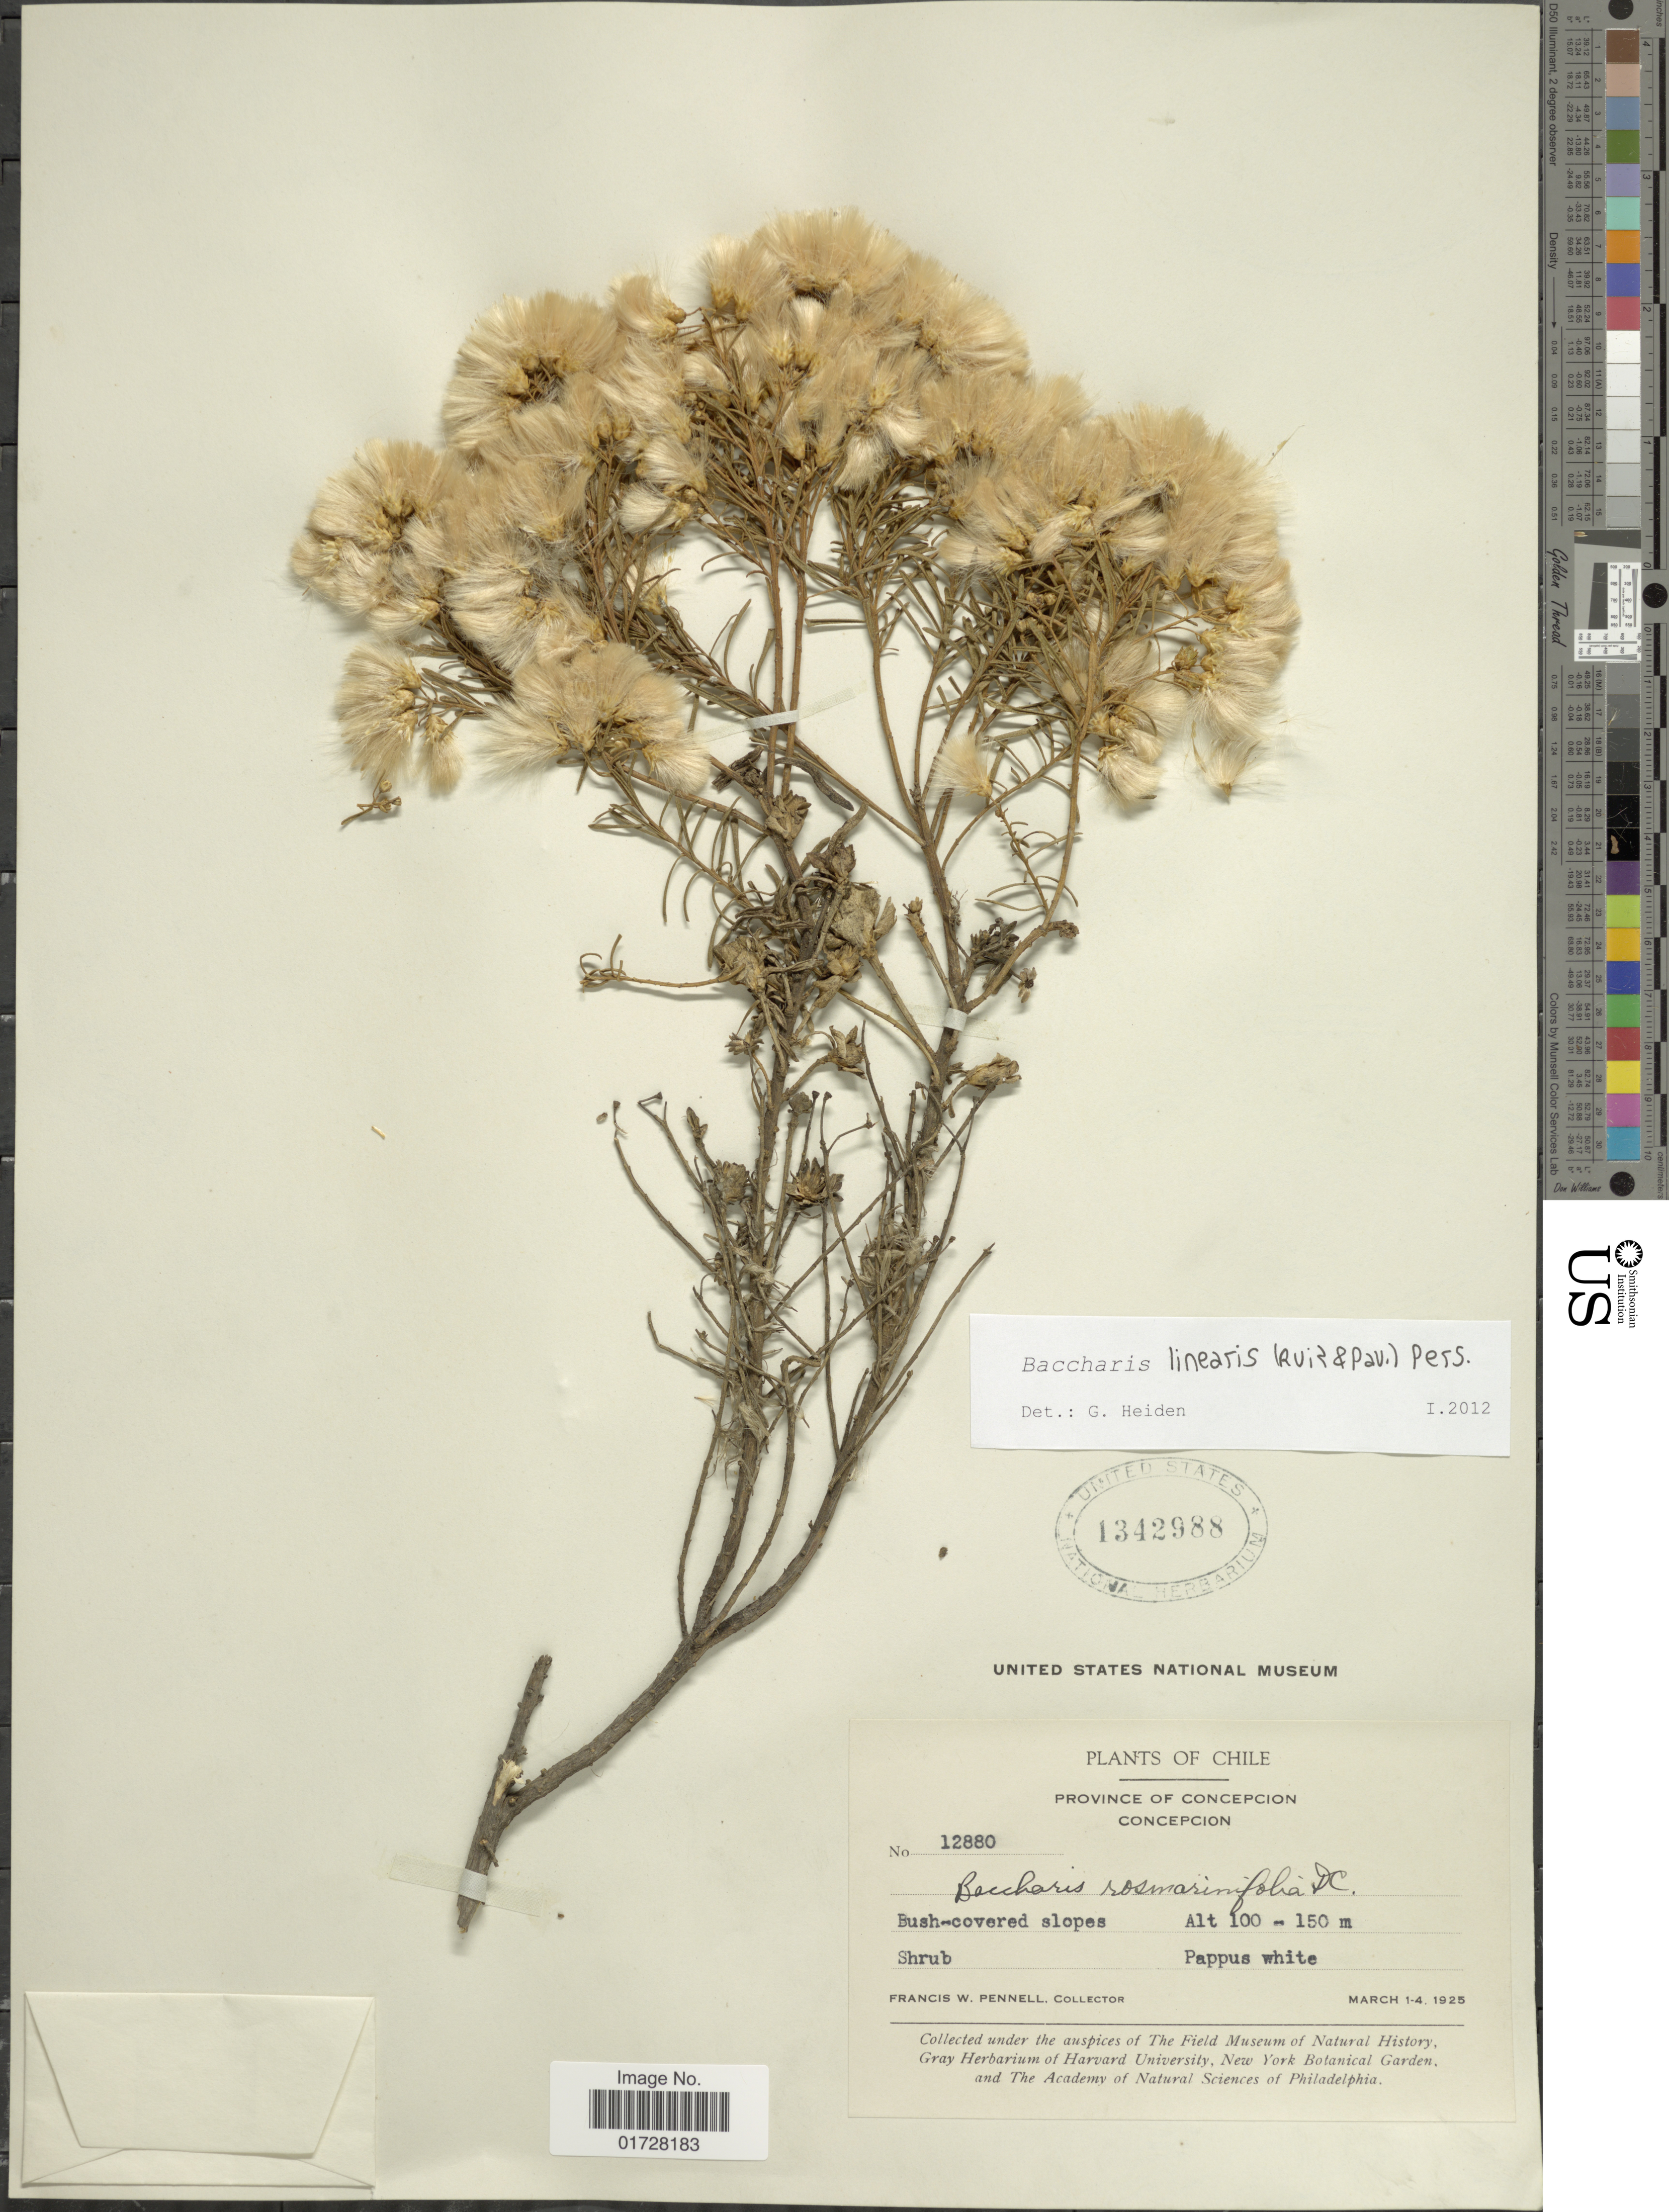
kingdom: Plantae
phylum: Tracheophyta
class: Magnoliopsida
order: Asterales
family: Asteraceae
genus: Baccharis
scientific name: Baccharis linearis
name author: (Ruiz & Pav.) Pers.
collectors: F. W. Pennell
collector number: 12880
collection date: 1925-03-01/1925-03-04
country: Chile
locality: Province of Concepcion, Concepcion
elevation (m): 100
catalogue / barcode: US 1342988